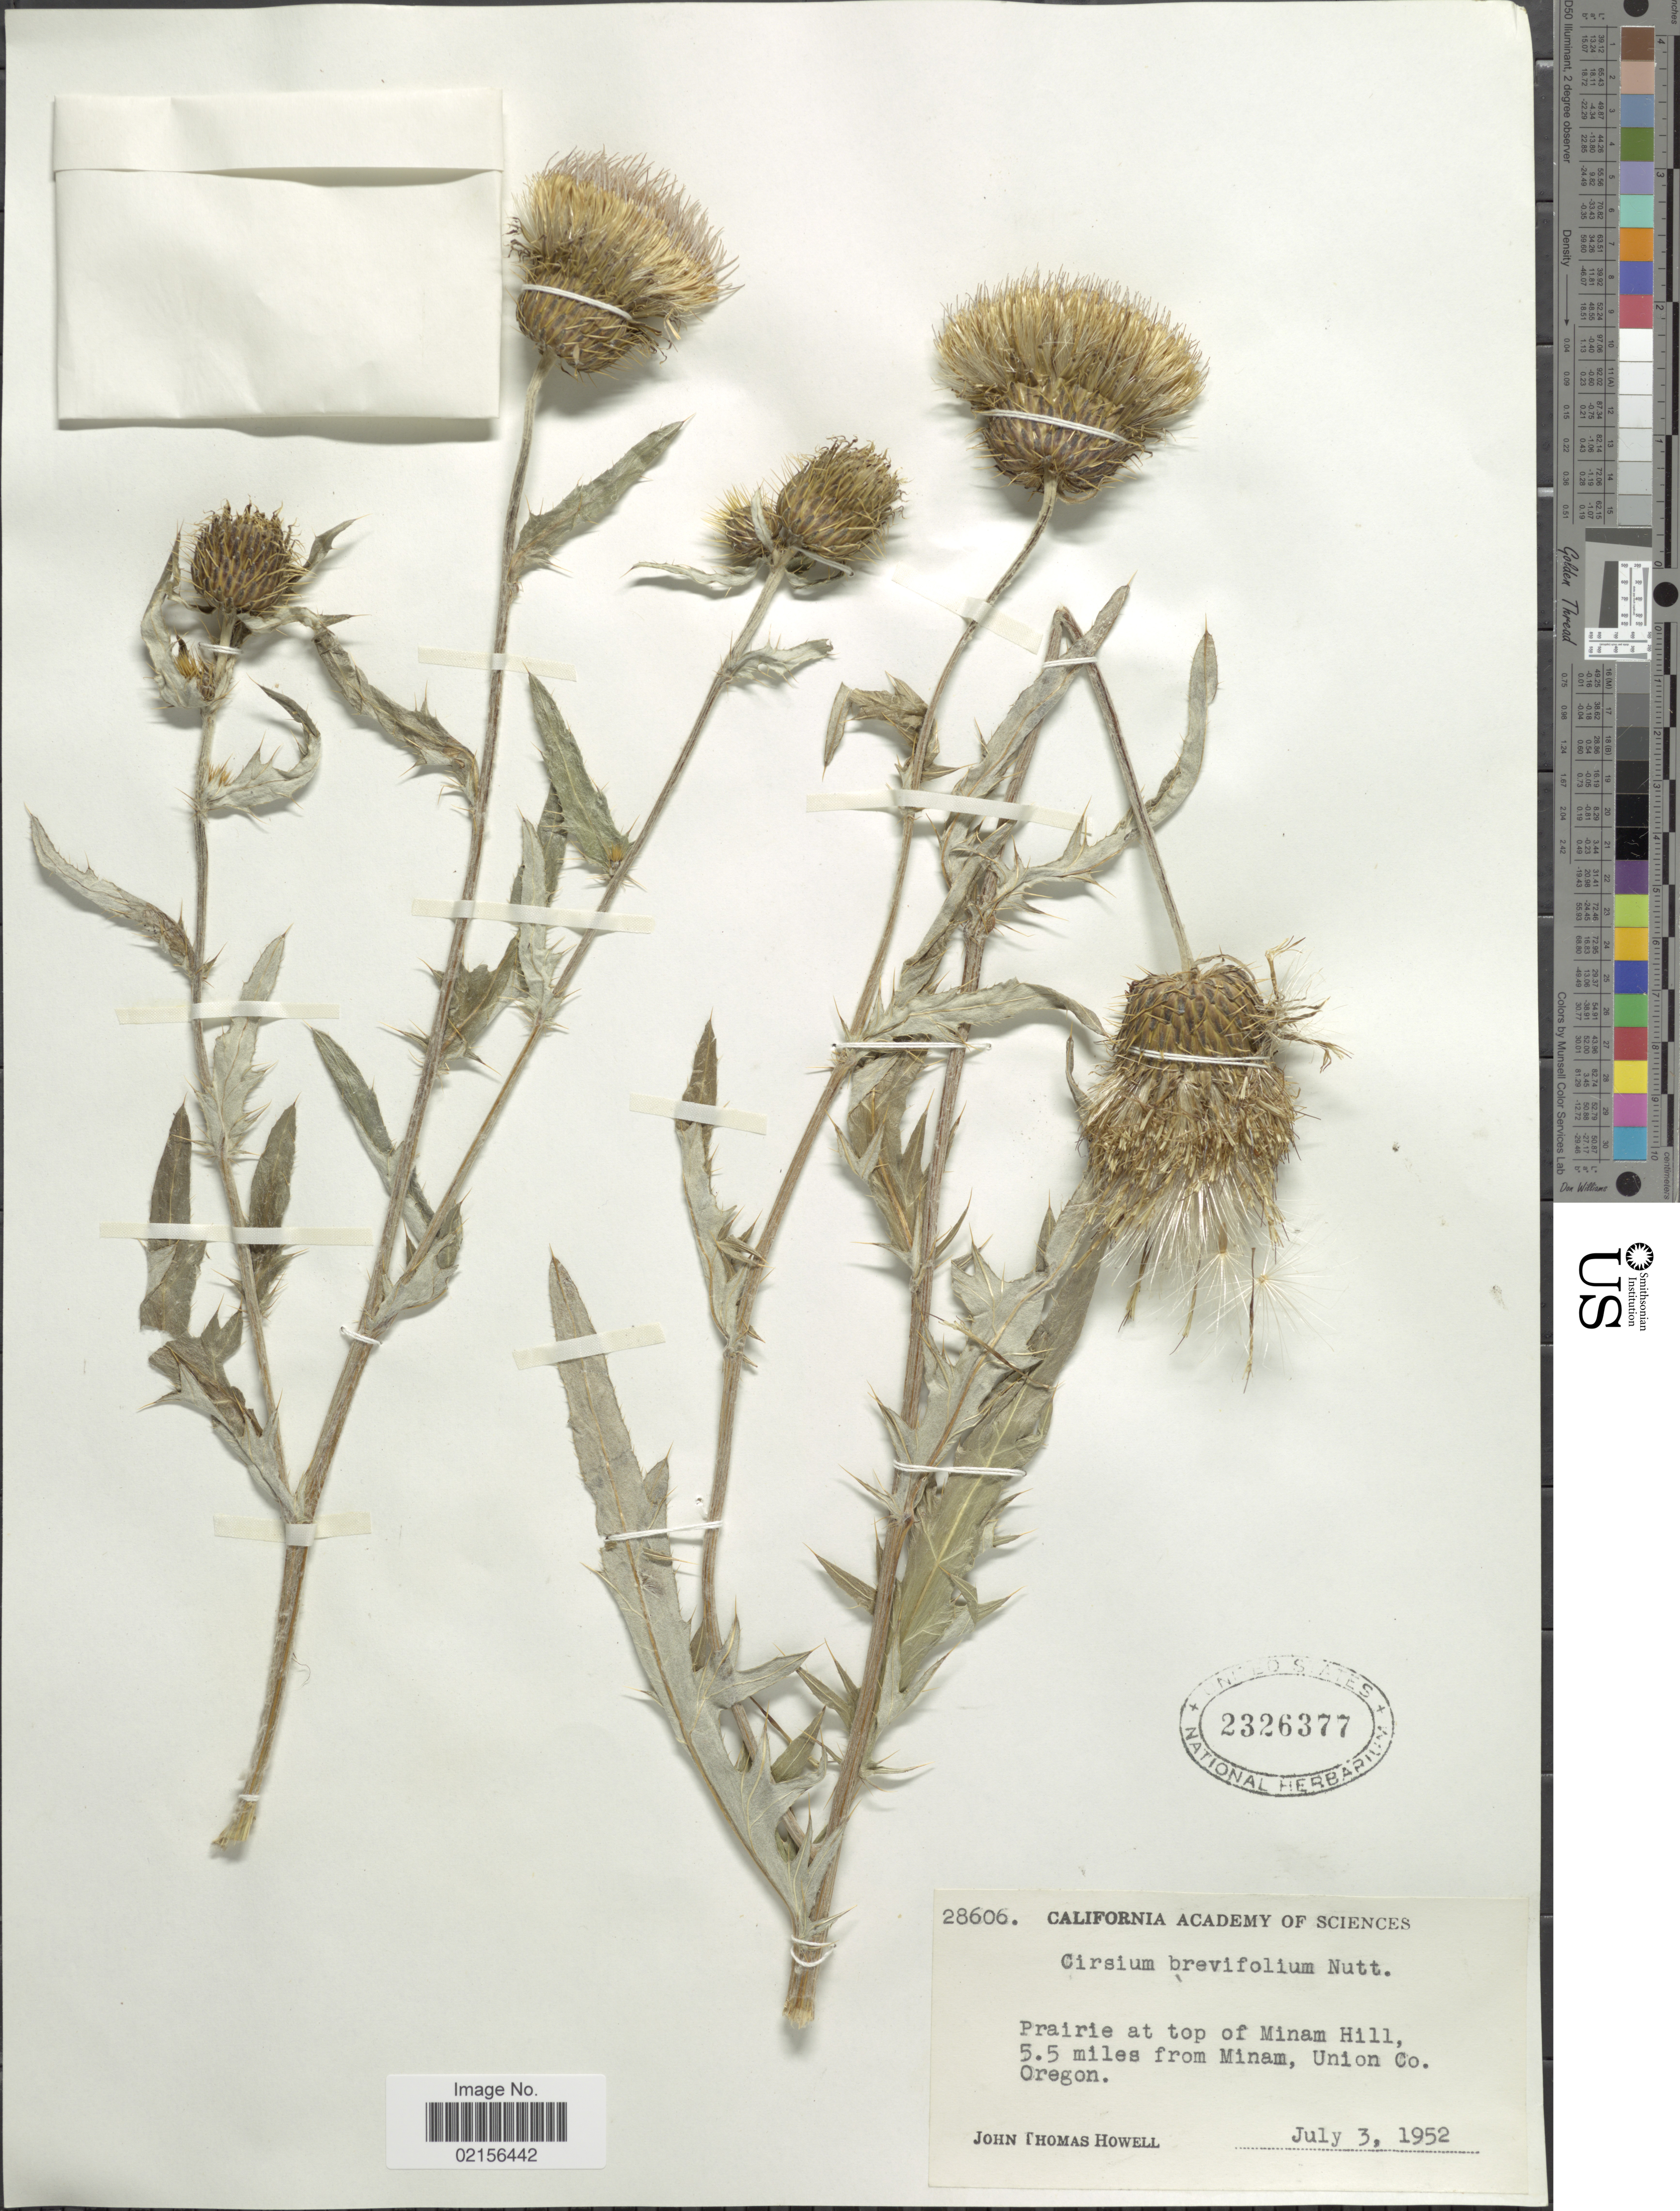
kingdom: Plantae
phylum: Tracheophyta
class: Magnoliopsida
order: Asterales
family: Asteraceae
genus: Cirsium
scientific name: Cirsium brevifolium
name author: Nutt.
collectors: J. T. Howell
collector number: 28606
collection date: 1952-07-03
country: United States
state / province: Oregon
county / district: Union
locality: Prairie at top of Minam, Union Co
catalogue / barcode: US 2326377